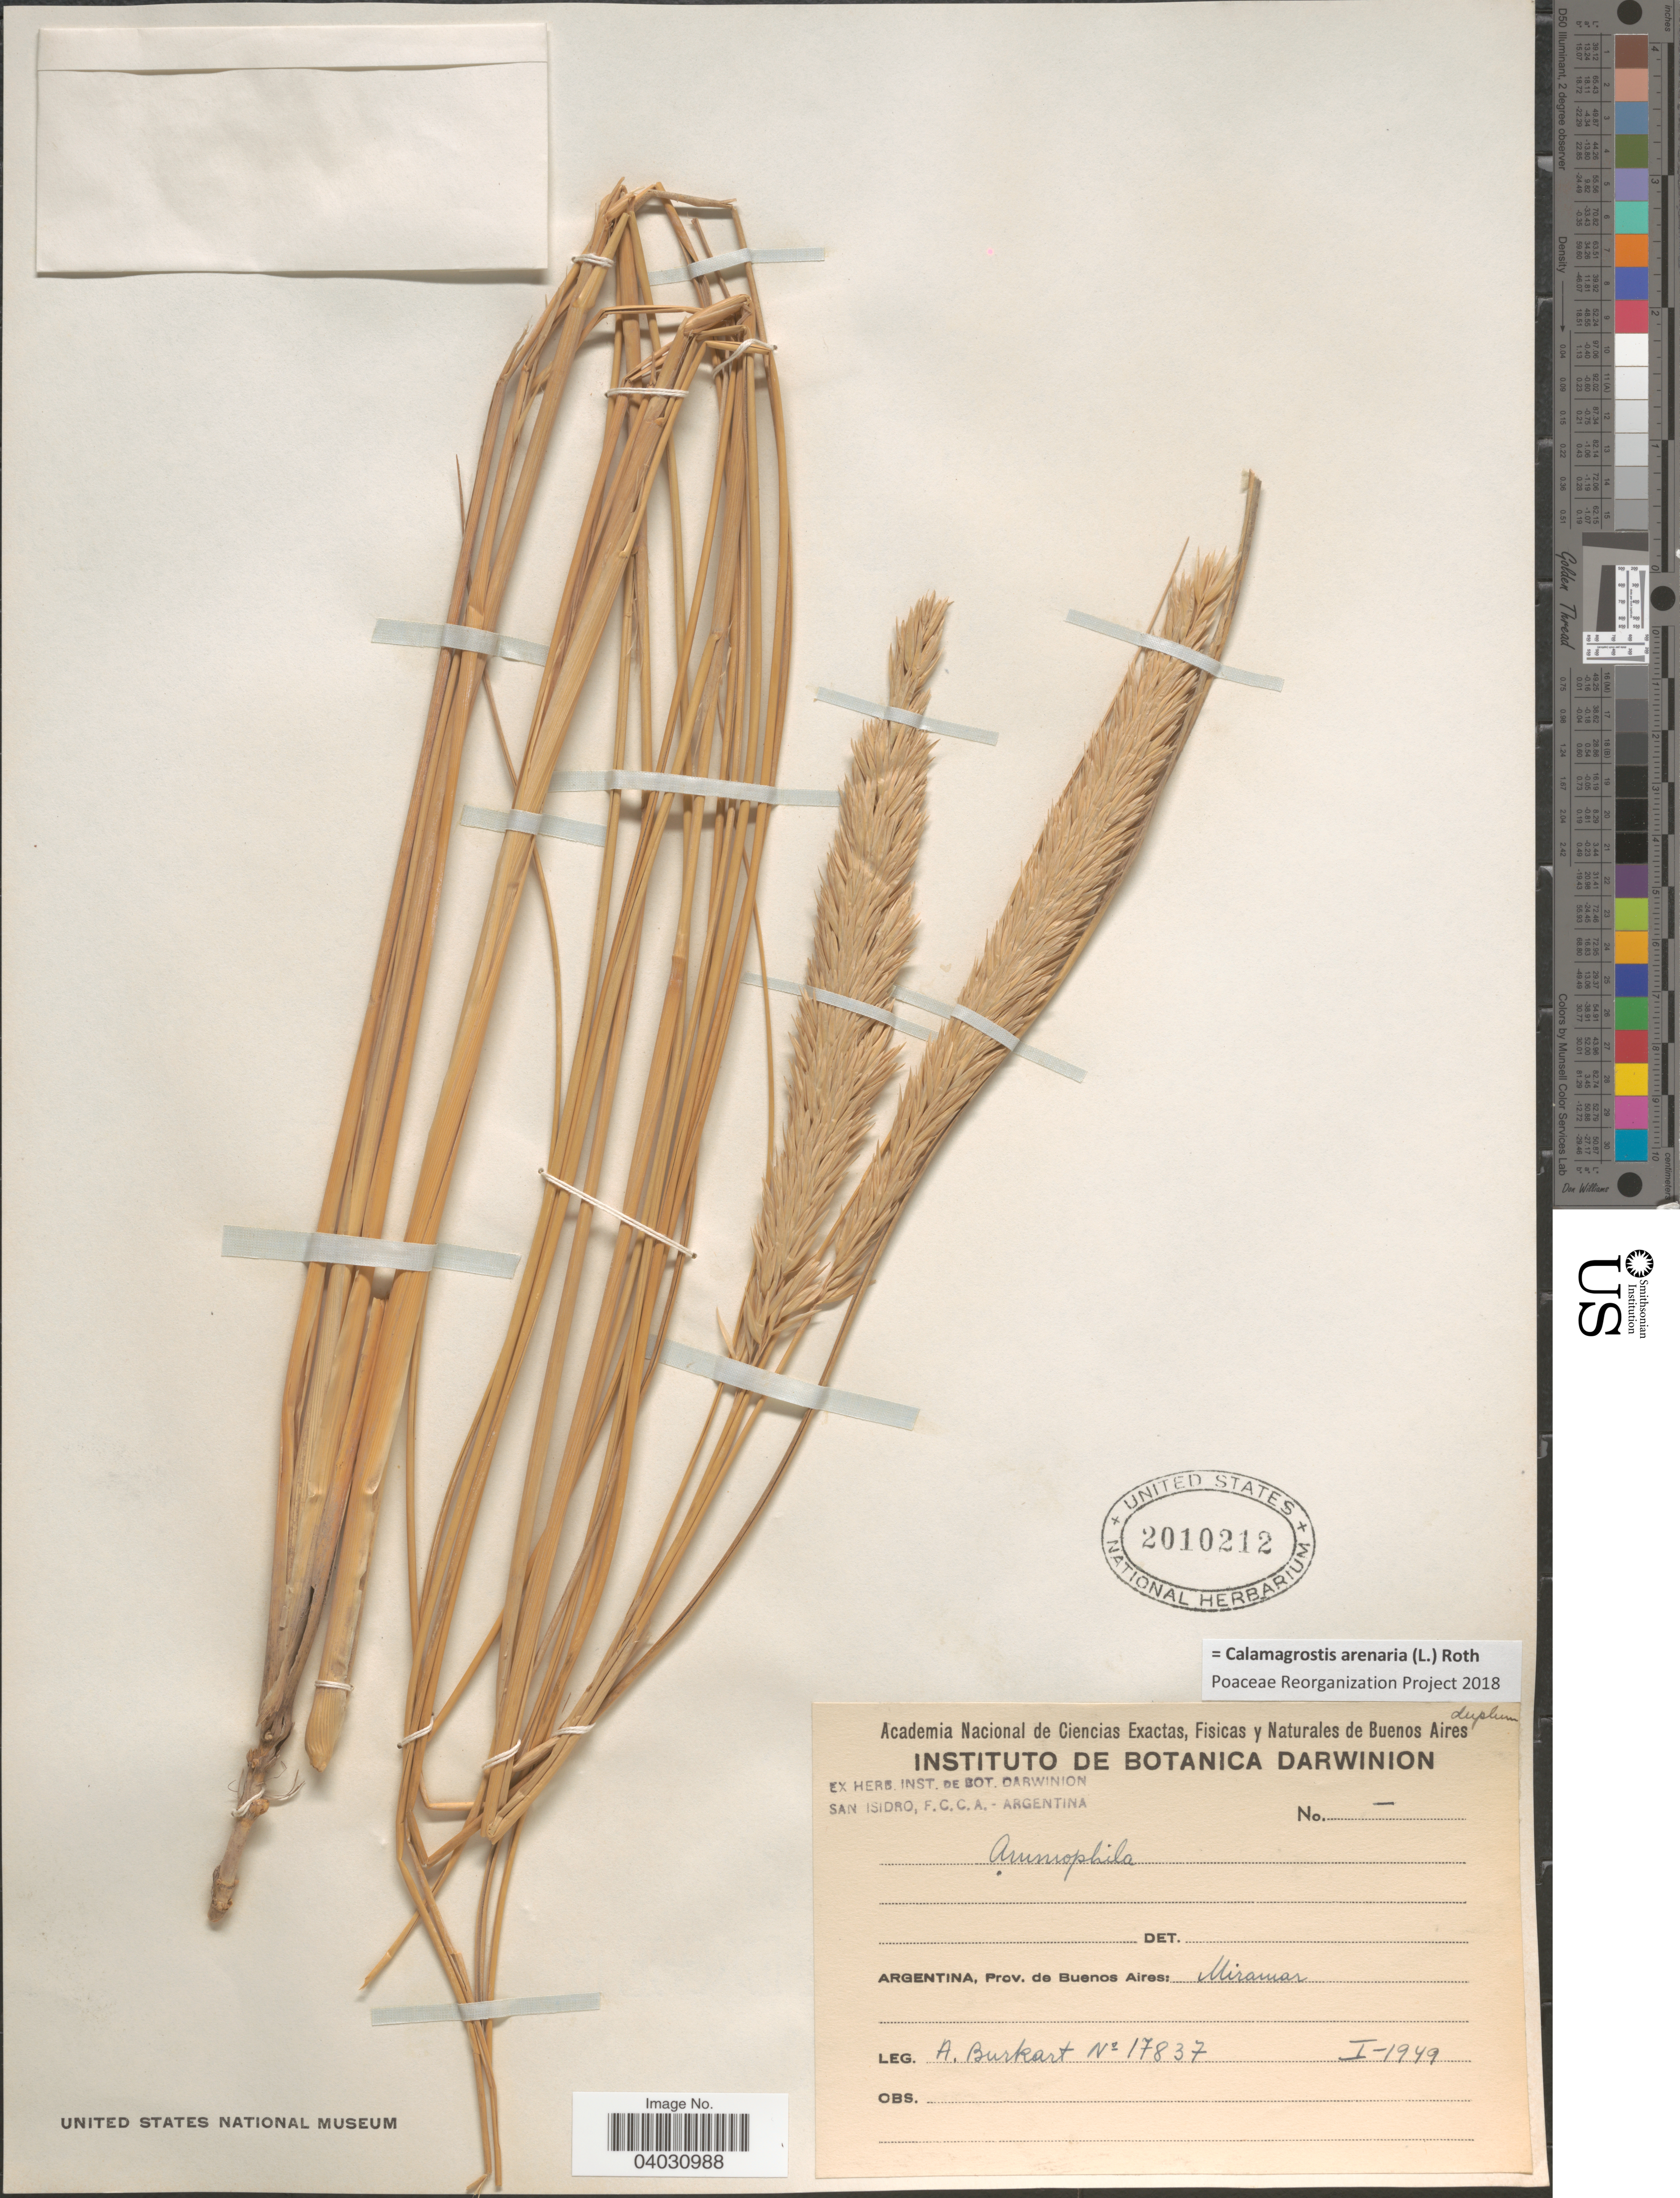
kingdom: Plantae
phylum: Tracheophyta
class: Liliopsida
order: Poales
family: Poaceae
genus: Calamagrostis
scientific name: Calamagrostis arenaria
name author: (L.) Roth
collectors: A. E. Burkart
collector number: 17837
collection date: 1949-01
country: Argentina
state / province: Buenos Aires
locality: Miramar.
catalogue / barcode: US 2010212